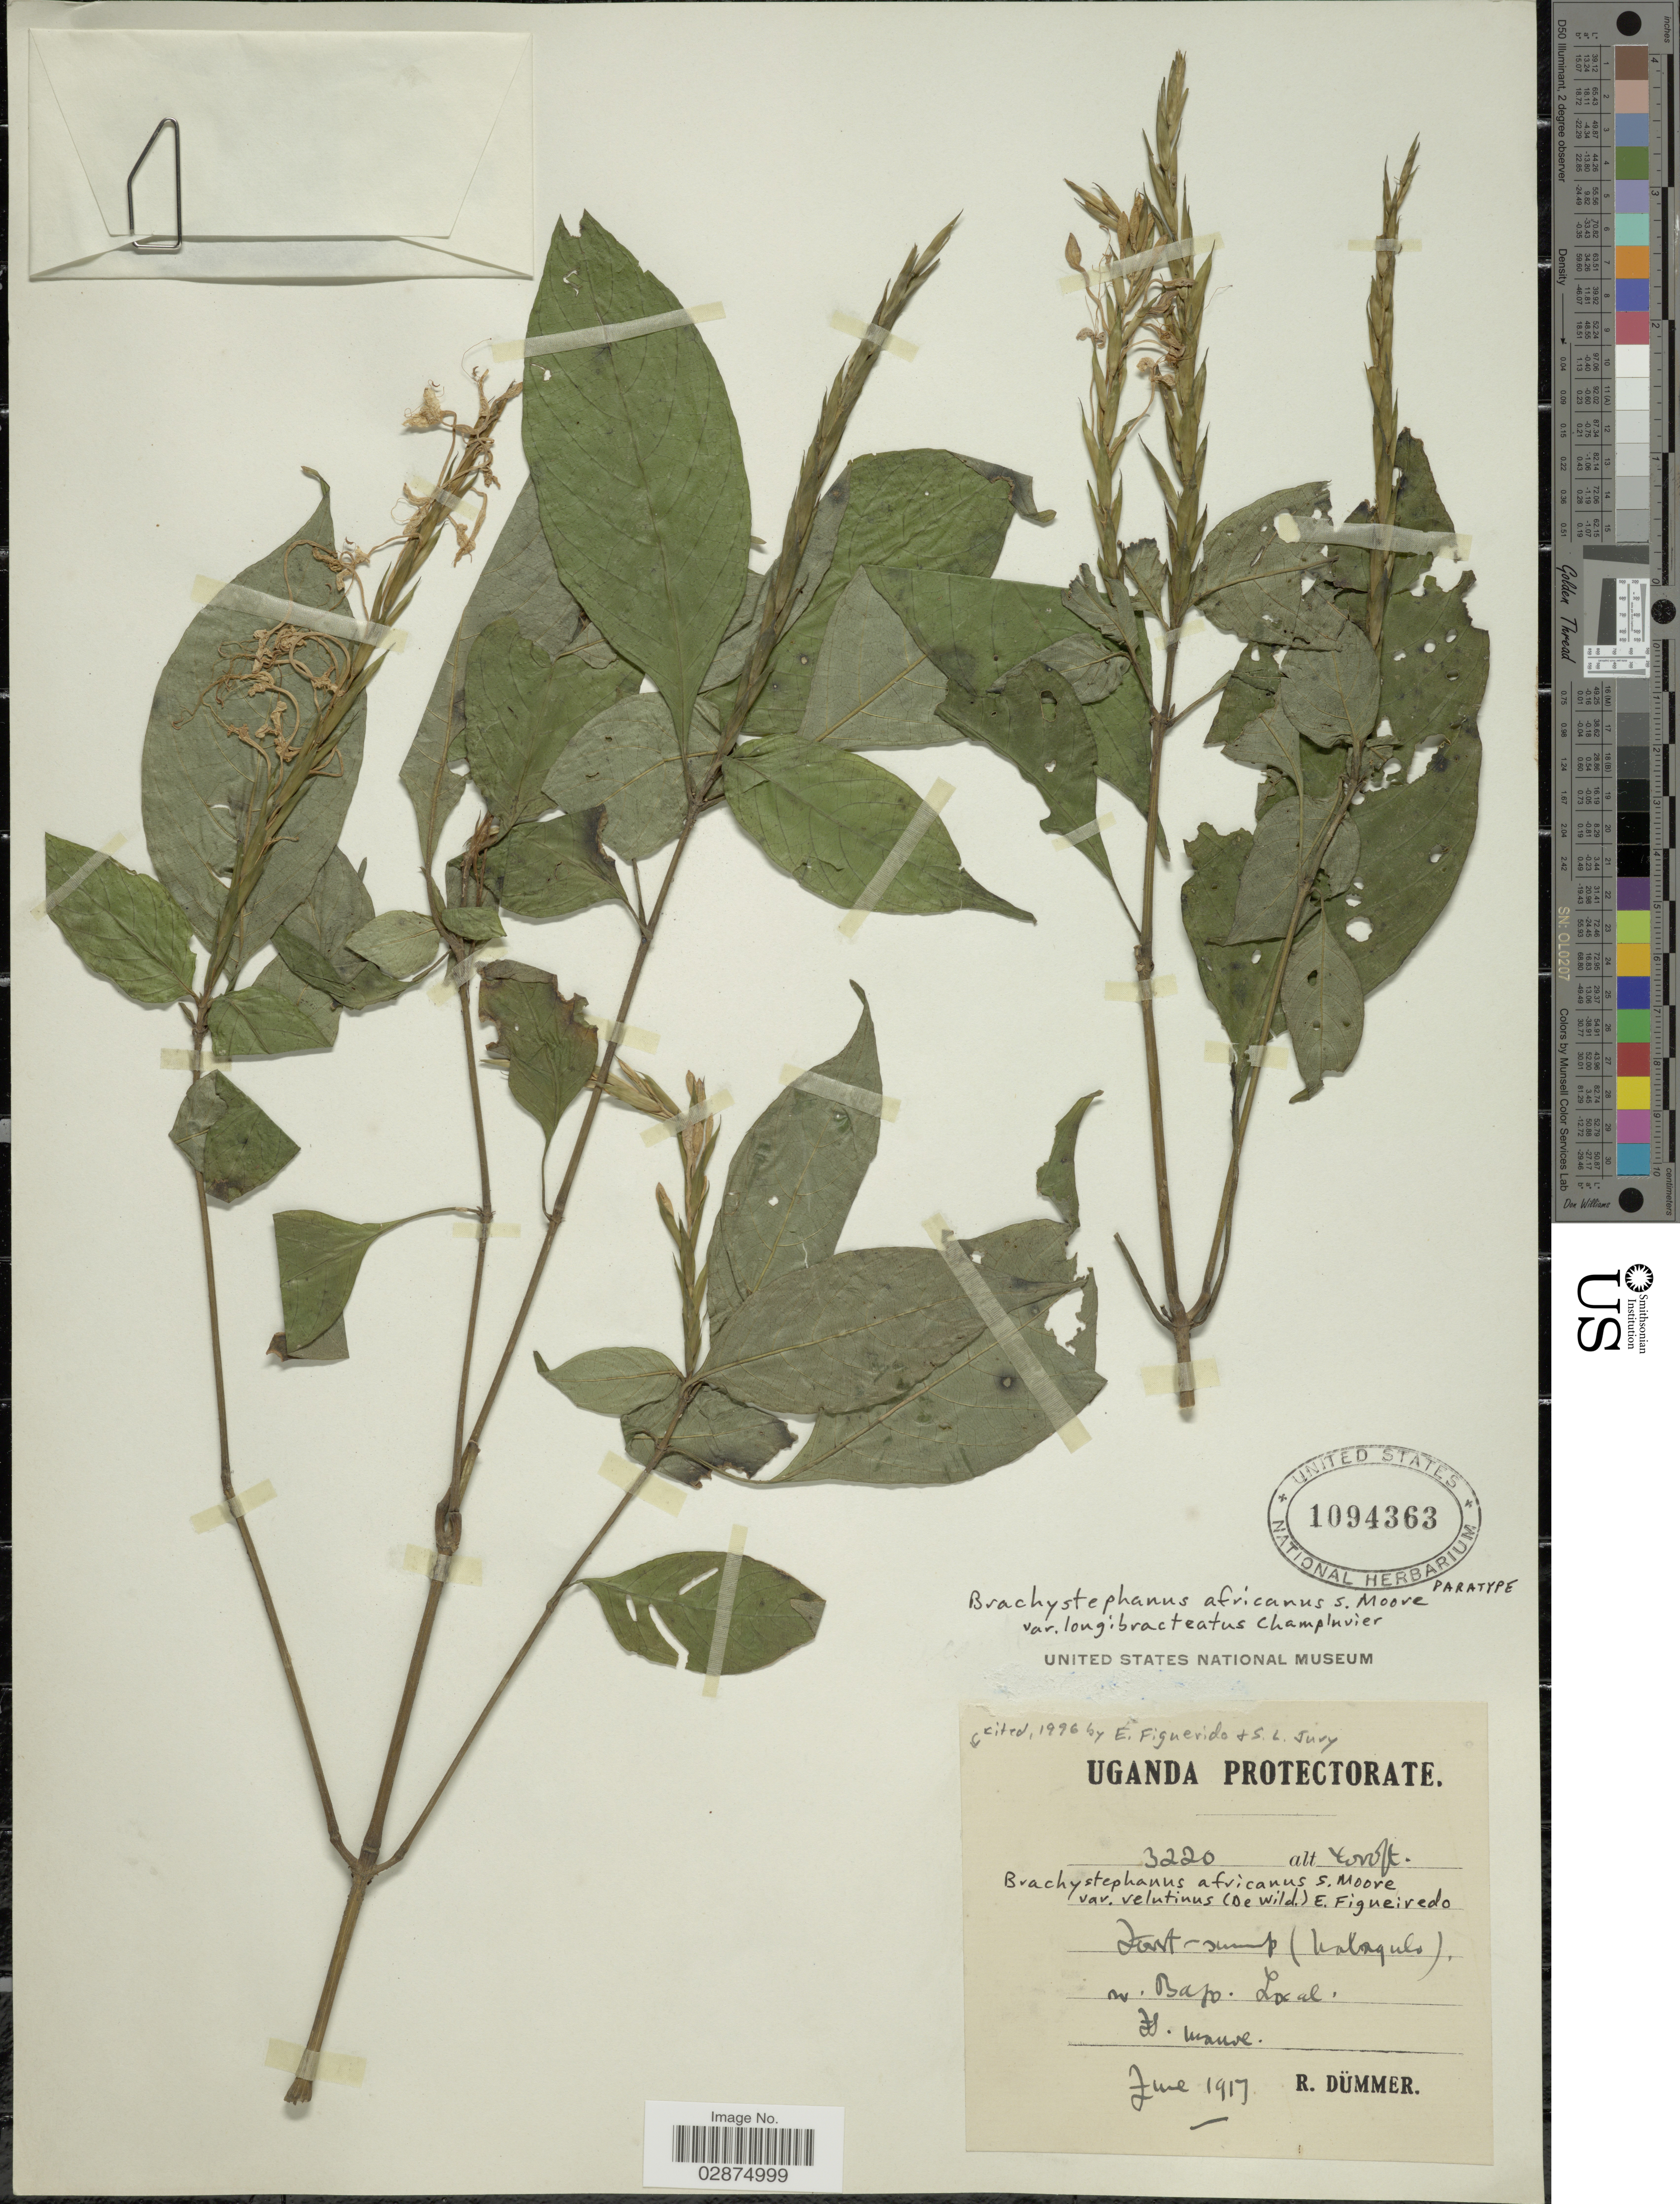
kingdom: Plantae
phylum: Tracheophyta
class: Magnoliopsida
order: Lamiales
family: Acanthaceae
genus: Brachystephanus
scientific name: Brachystephanus africanus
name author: S. Moore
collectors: R. A. Dümmer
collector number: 3220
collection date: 1917-06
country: Uganda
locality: Uganda Protectorate. Forest swamp (Natagulo), riv. Bajo.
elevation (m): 1219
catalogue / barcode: US 1094363